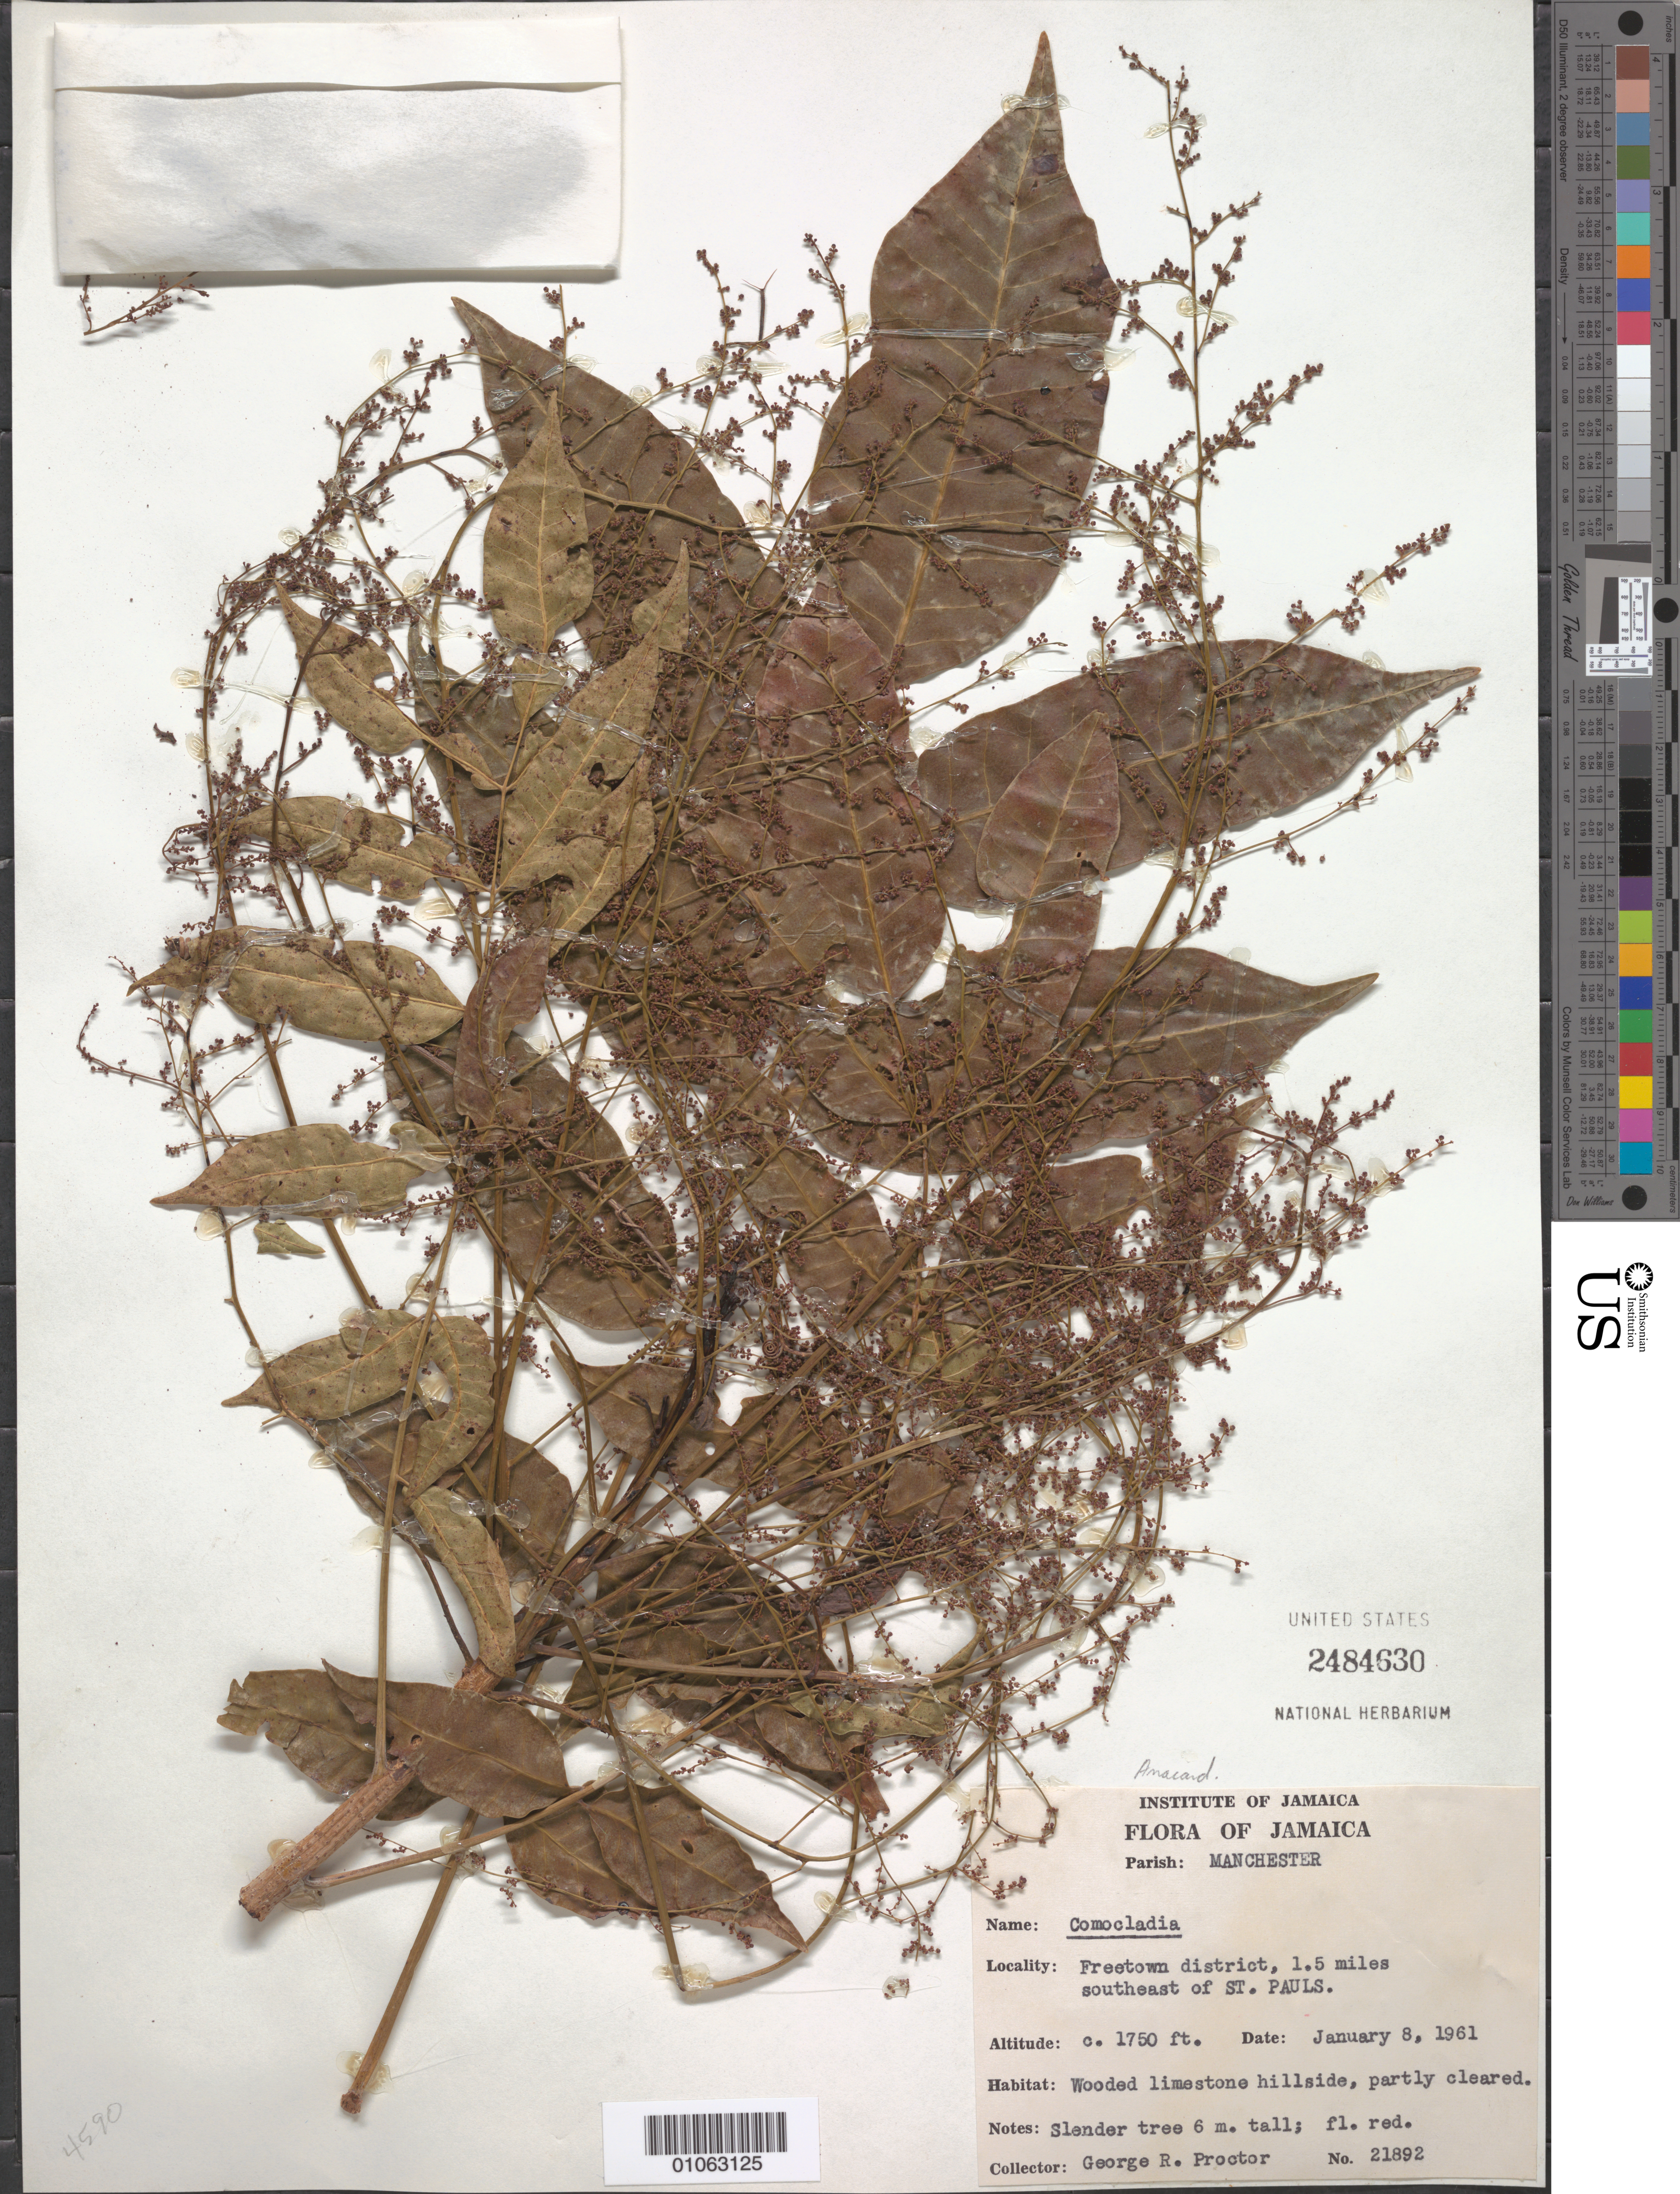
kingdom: Plantae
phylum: Tracheophyta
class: Magnoliopsida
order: Sapindales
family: Anacardiaceae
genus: Comocladia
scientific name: Comocladia sp.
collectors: G. R. Proctor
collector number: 21892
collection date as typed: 08 Jan 1961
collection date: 1961-01-08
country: Jamaica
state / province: Manchester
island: Jamaica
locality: Freetown district, 1.5 miles southeast of St. Pauls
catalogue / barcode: US 2484630